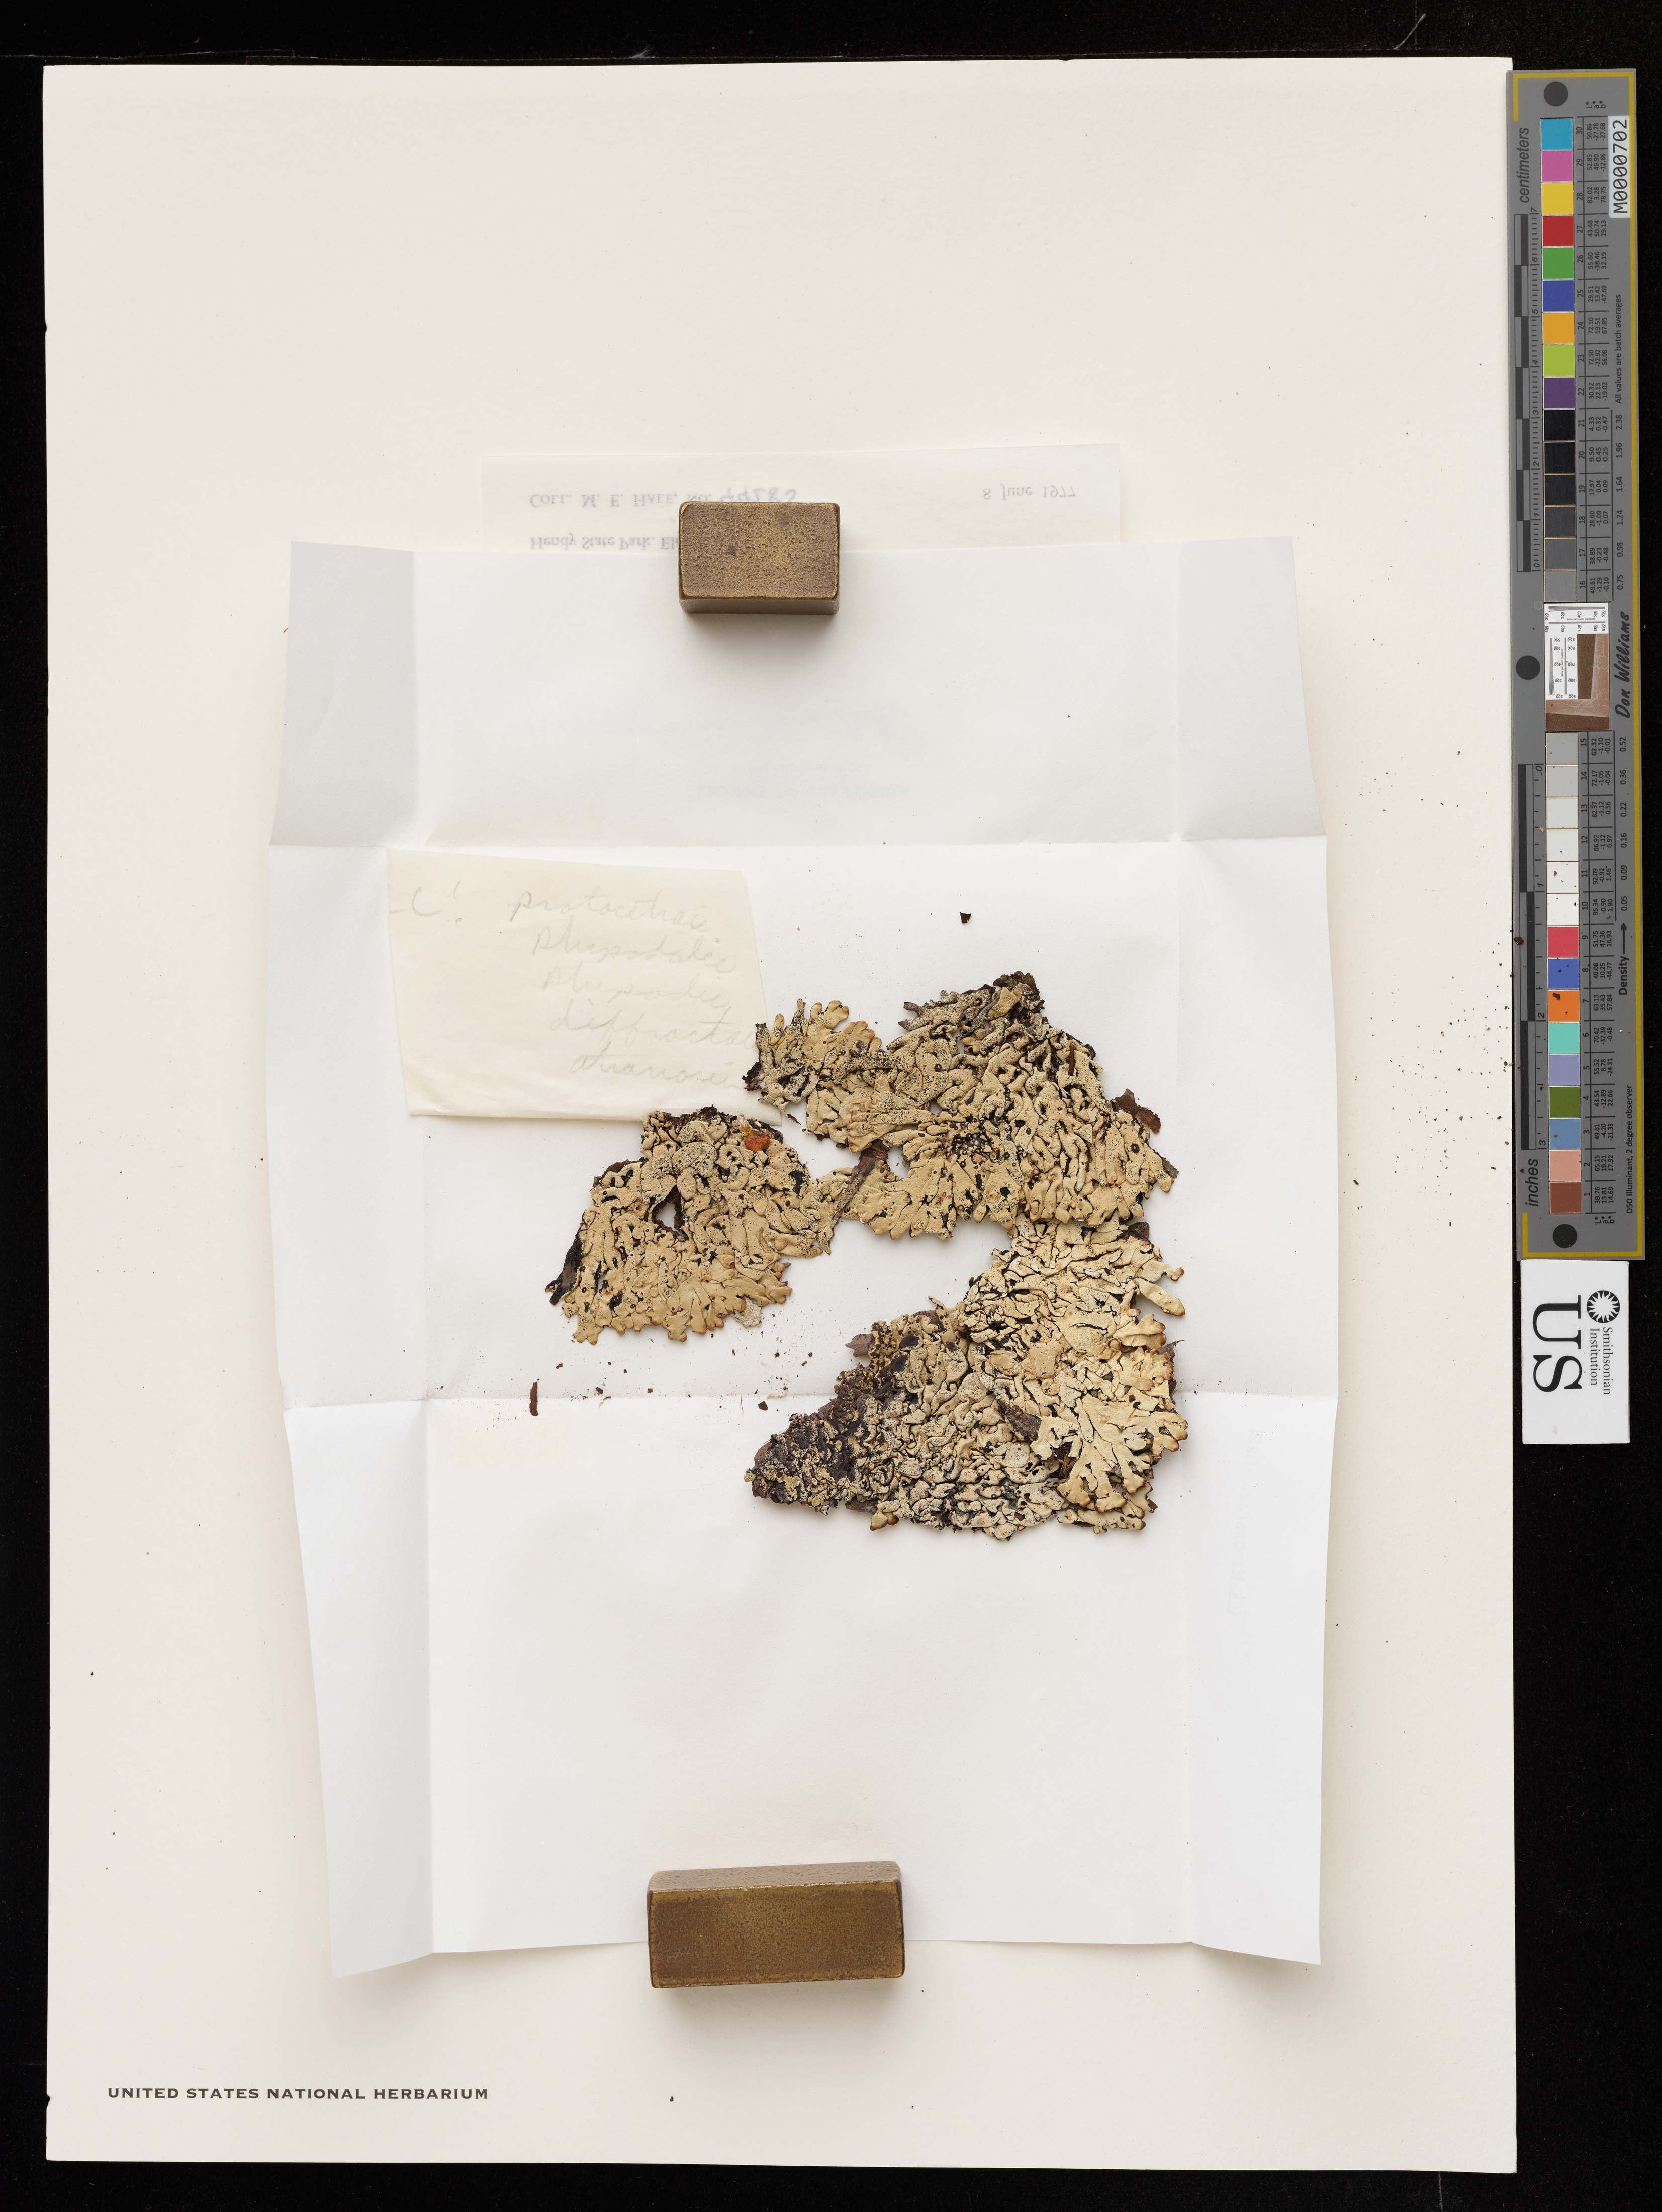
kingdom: Fungi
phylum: Ascomycota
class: Lecanoromycetes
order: Lecanorales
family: Parmeliaceae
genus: Hypogymnia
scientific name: Hypogymnia enteromorpha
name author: (Ach.) Nyl.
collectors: M. Hale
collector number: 49285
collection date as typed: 08 Jun 1977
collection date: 1977-06-08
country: United States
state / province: California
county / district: Mendocino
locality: Hendy st. park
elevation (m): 0